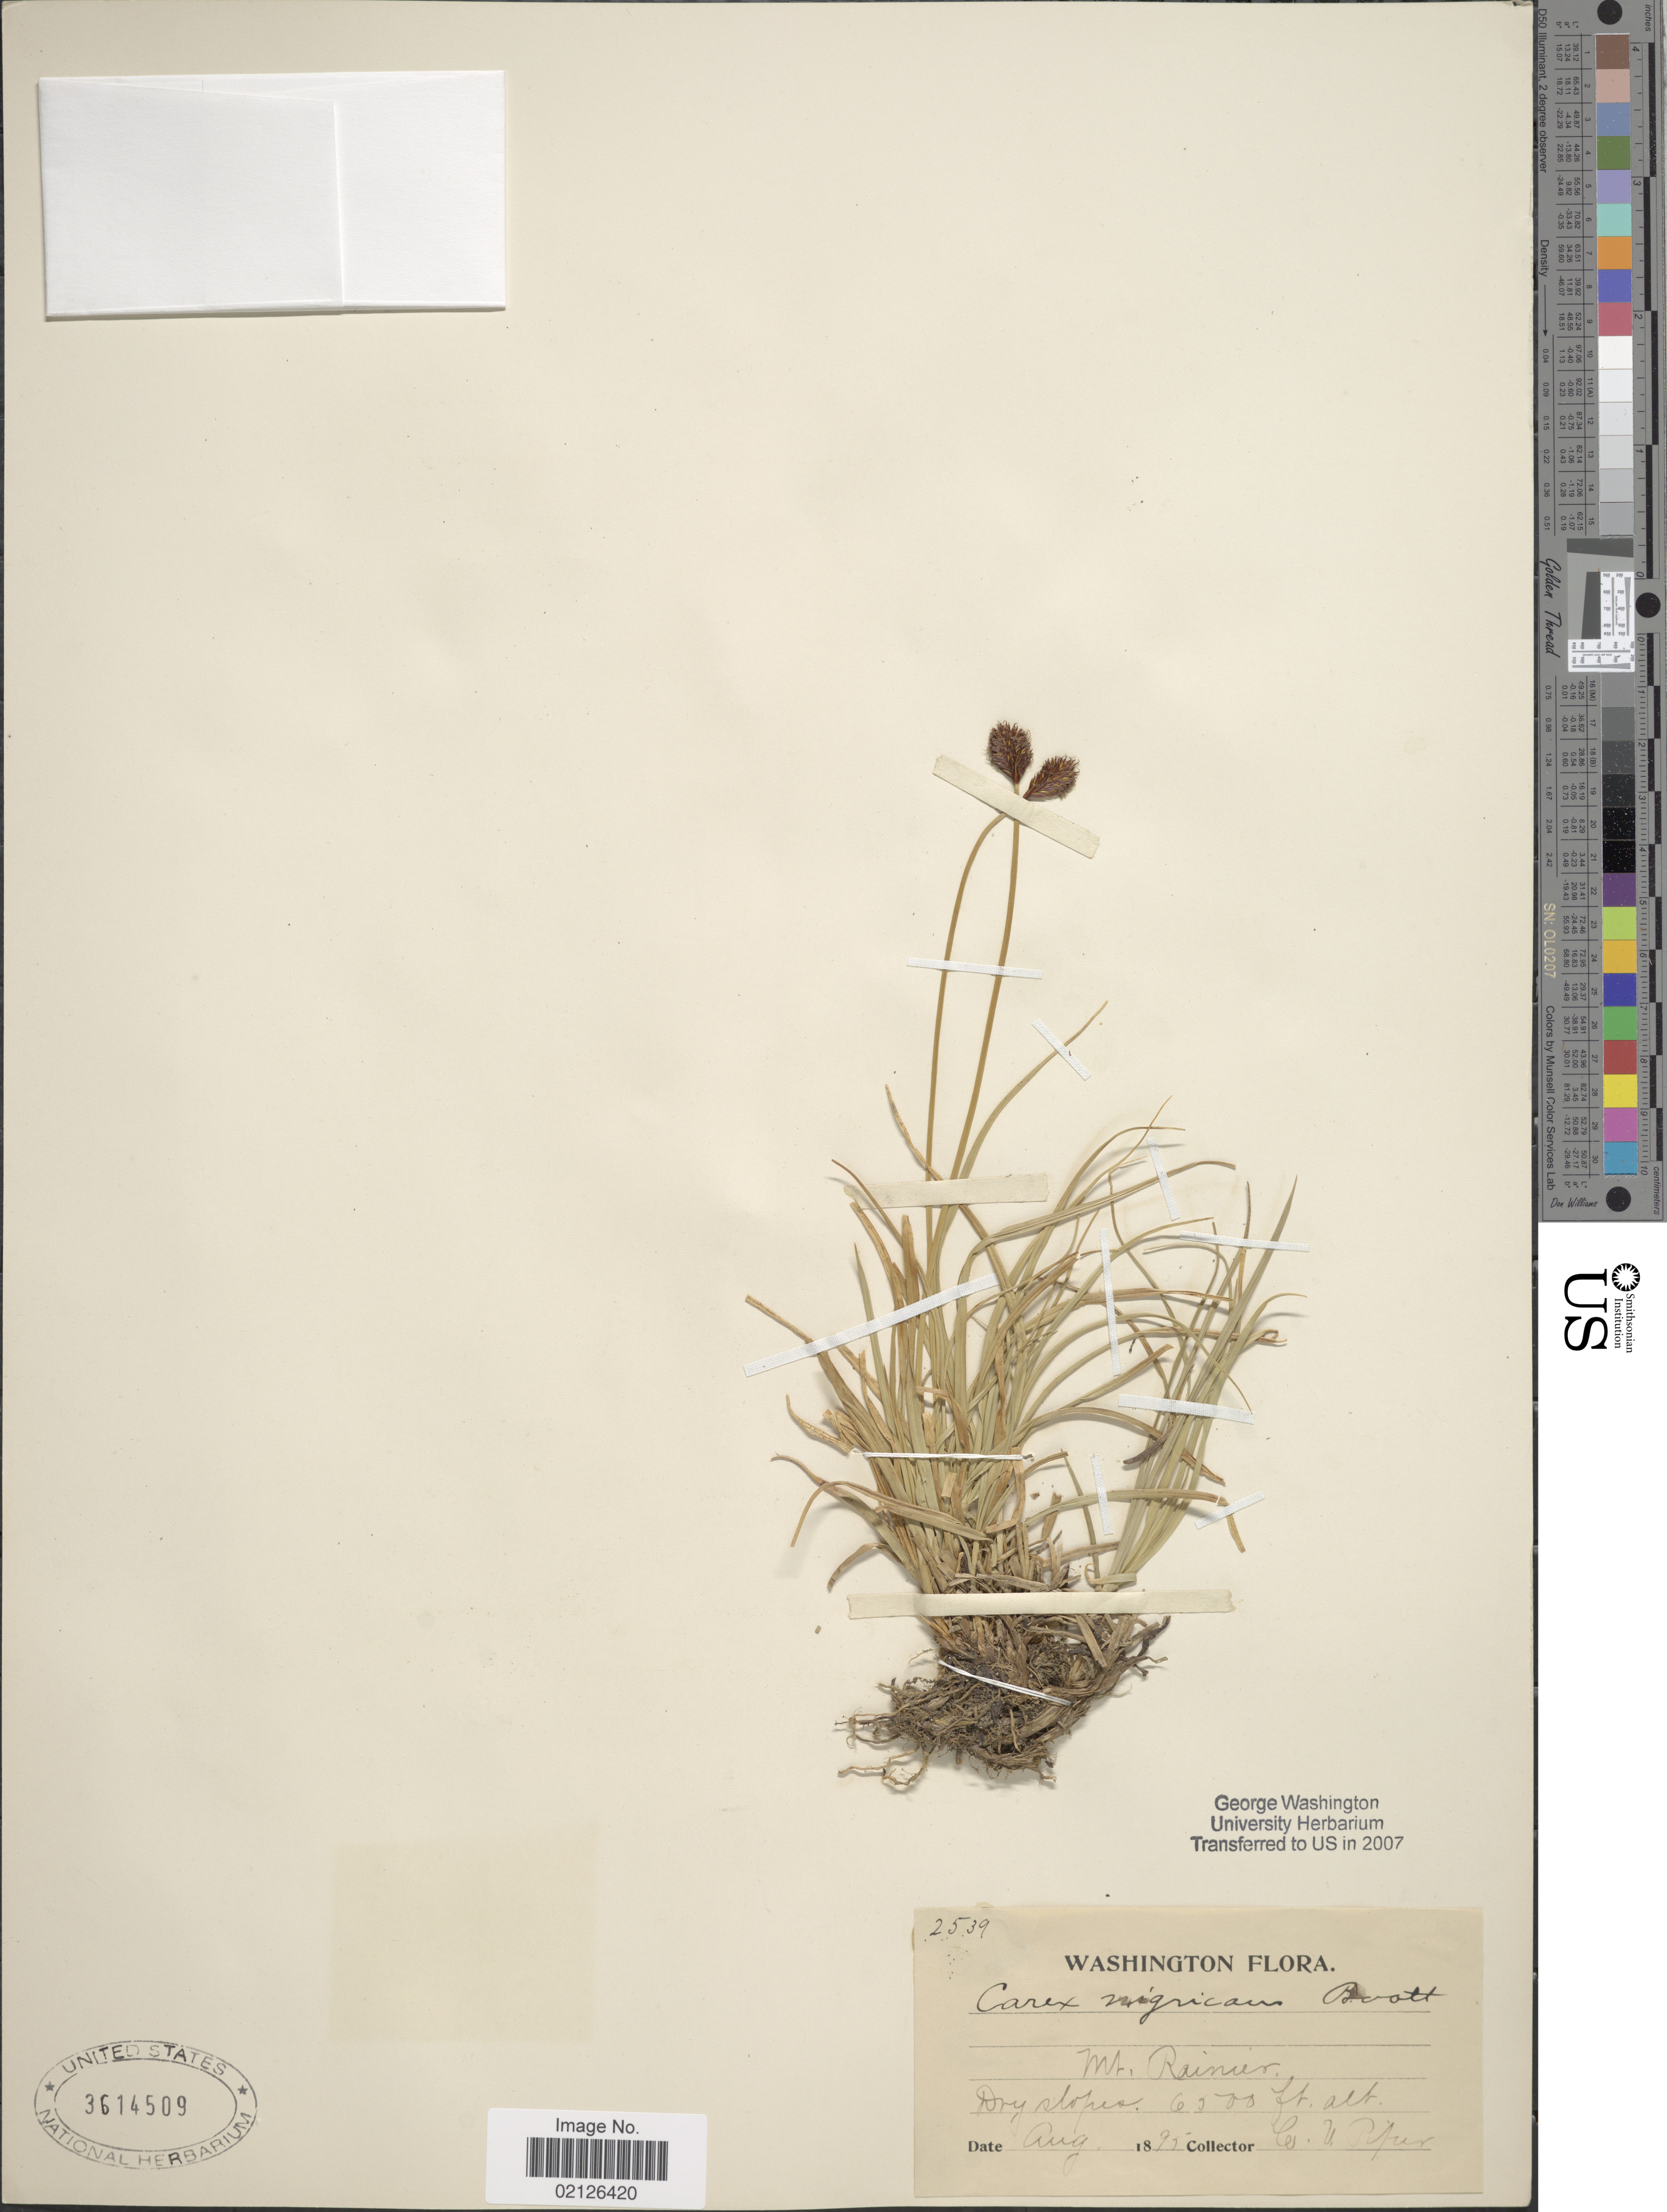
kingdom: Plantae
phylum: Tracheophyta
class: Liliopsida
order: Poales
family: Cyperaceae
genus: Carex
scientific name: Carex nigricans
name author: C.A. Mey.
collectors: C. V. Piper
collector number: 2539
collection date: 1892-08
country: United States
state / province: Washington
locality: Mt. Rainier, dry, slopes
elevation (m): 1981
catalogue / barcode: US 3614509